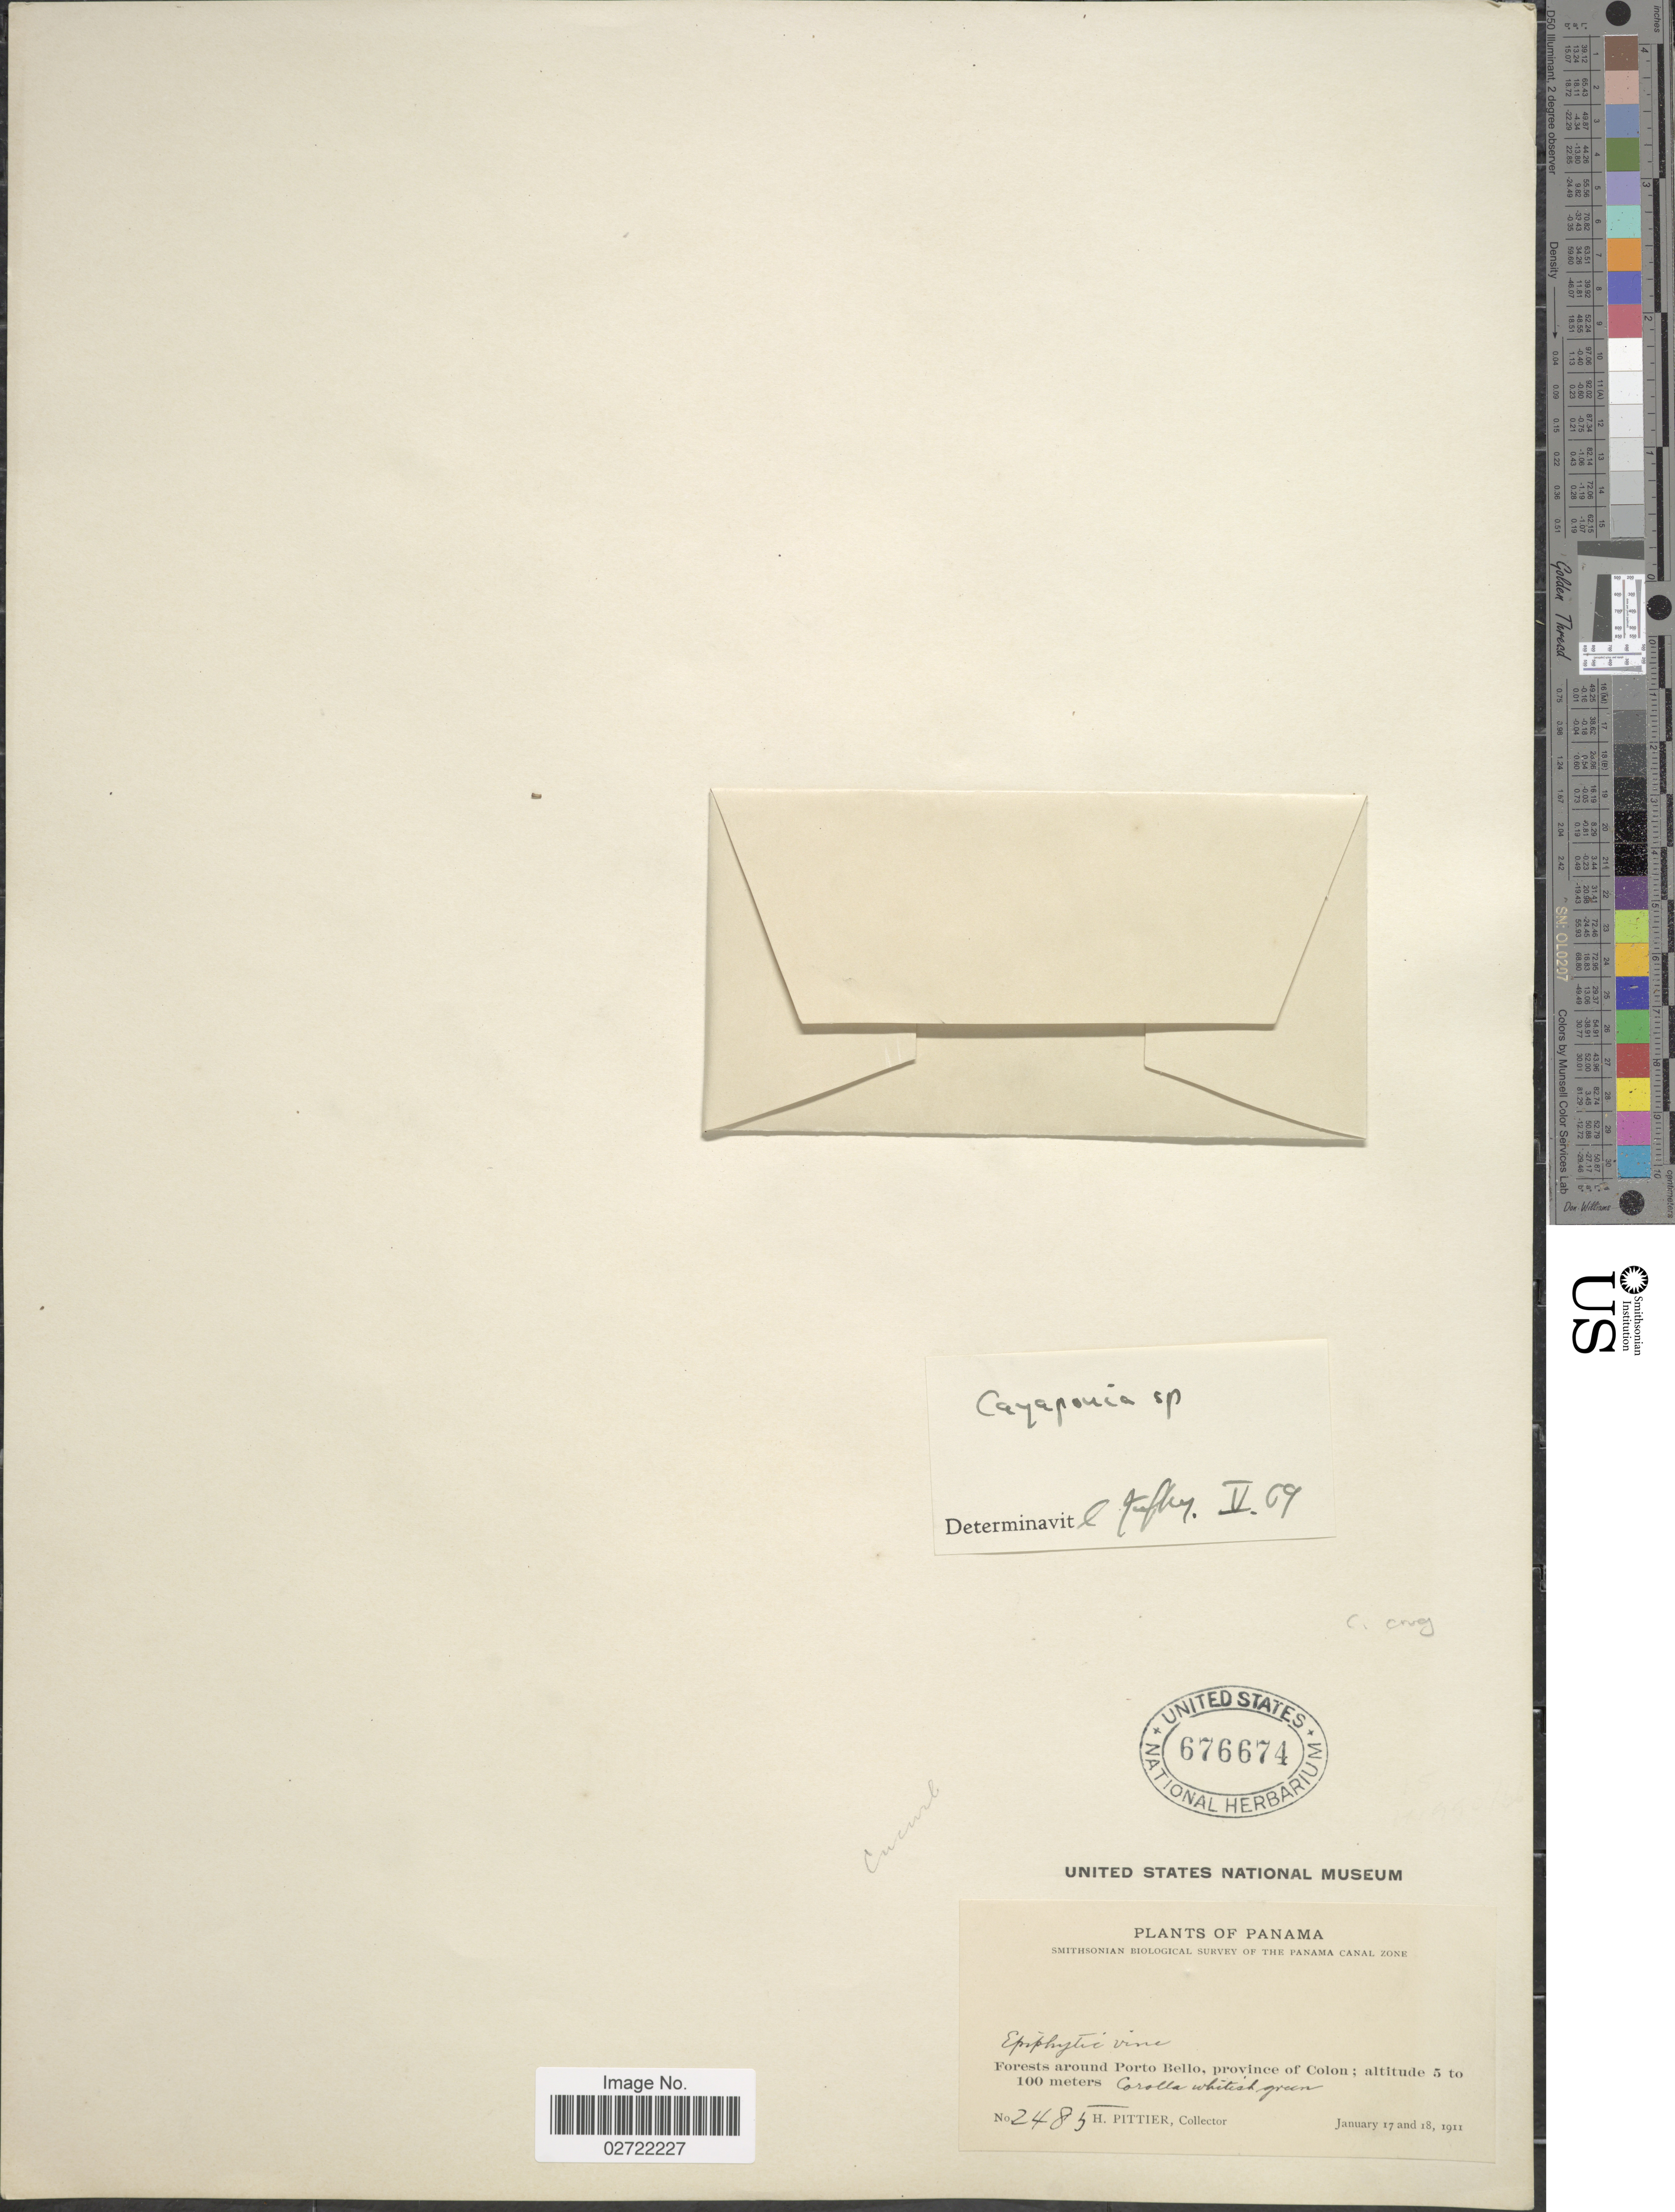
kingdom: Plantae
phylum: Tracheophyta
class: Magnoliopsida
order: Cucurbitales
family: Cucurbitaceae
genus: Cayaponia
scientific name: Cayaponia sp.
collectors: H. F. Pittier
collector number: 2485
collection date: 1911-01-17/1911-01-18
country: Panama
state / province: Colón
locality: Forests around Porto Bello.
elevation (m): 5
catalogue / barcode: US 676674